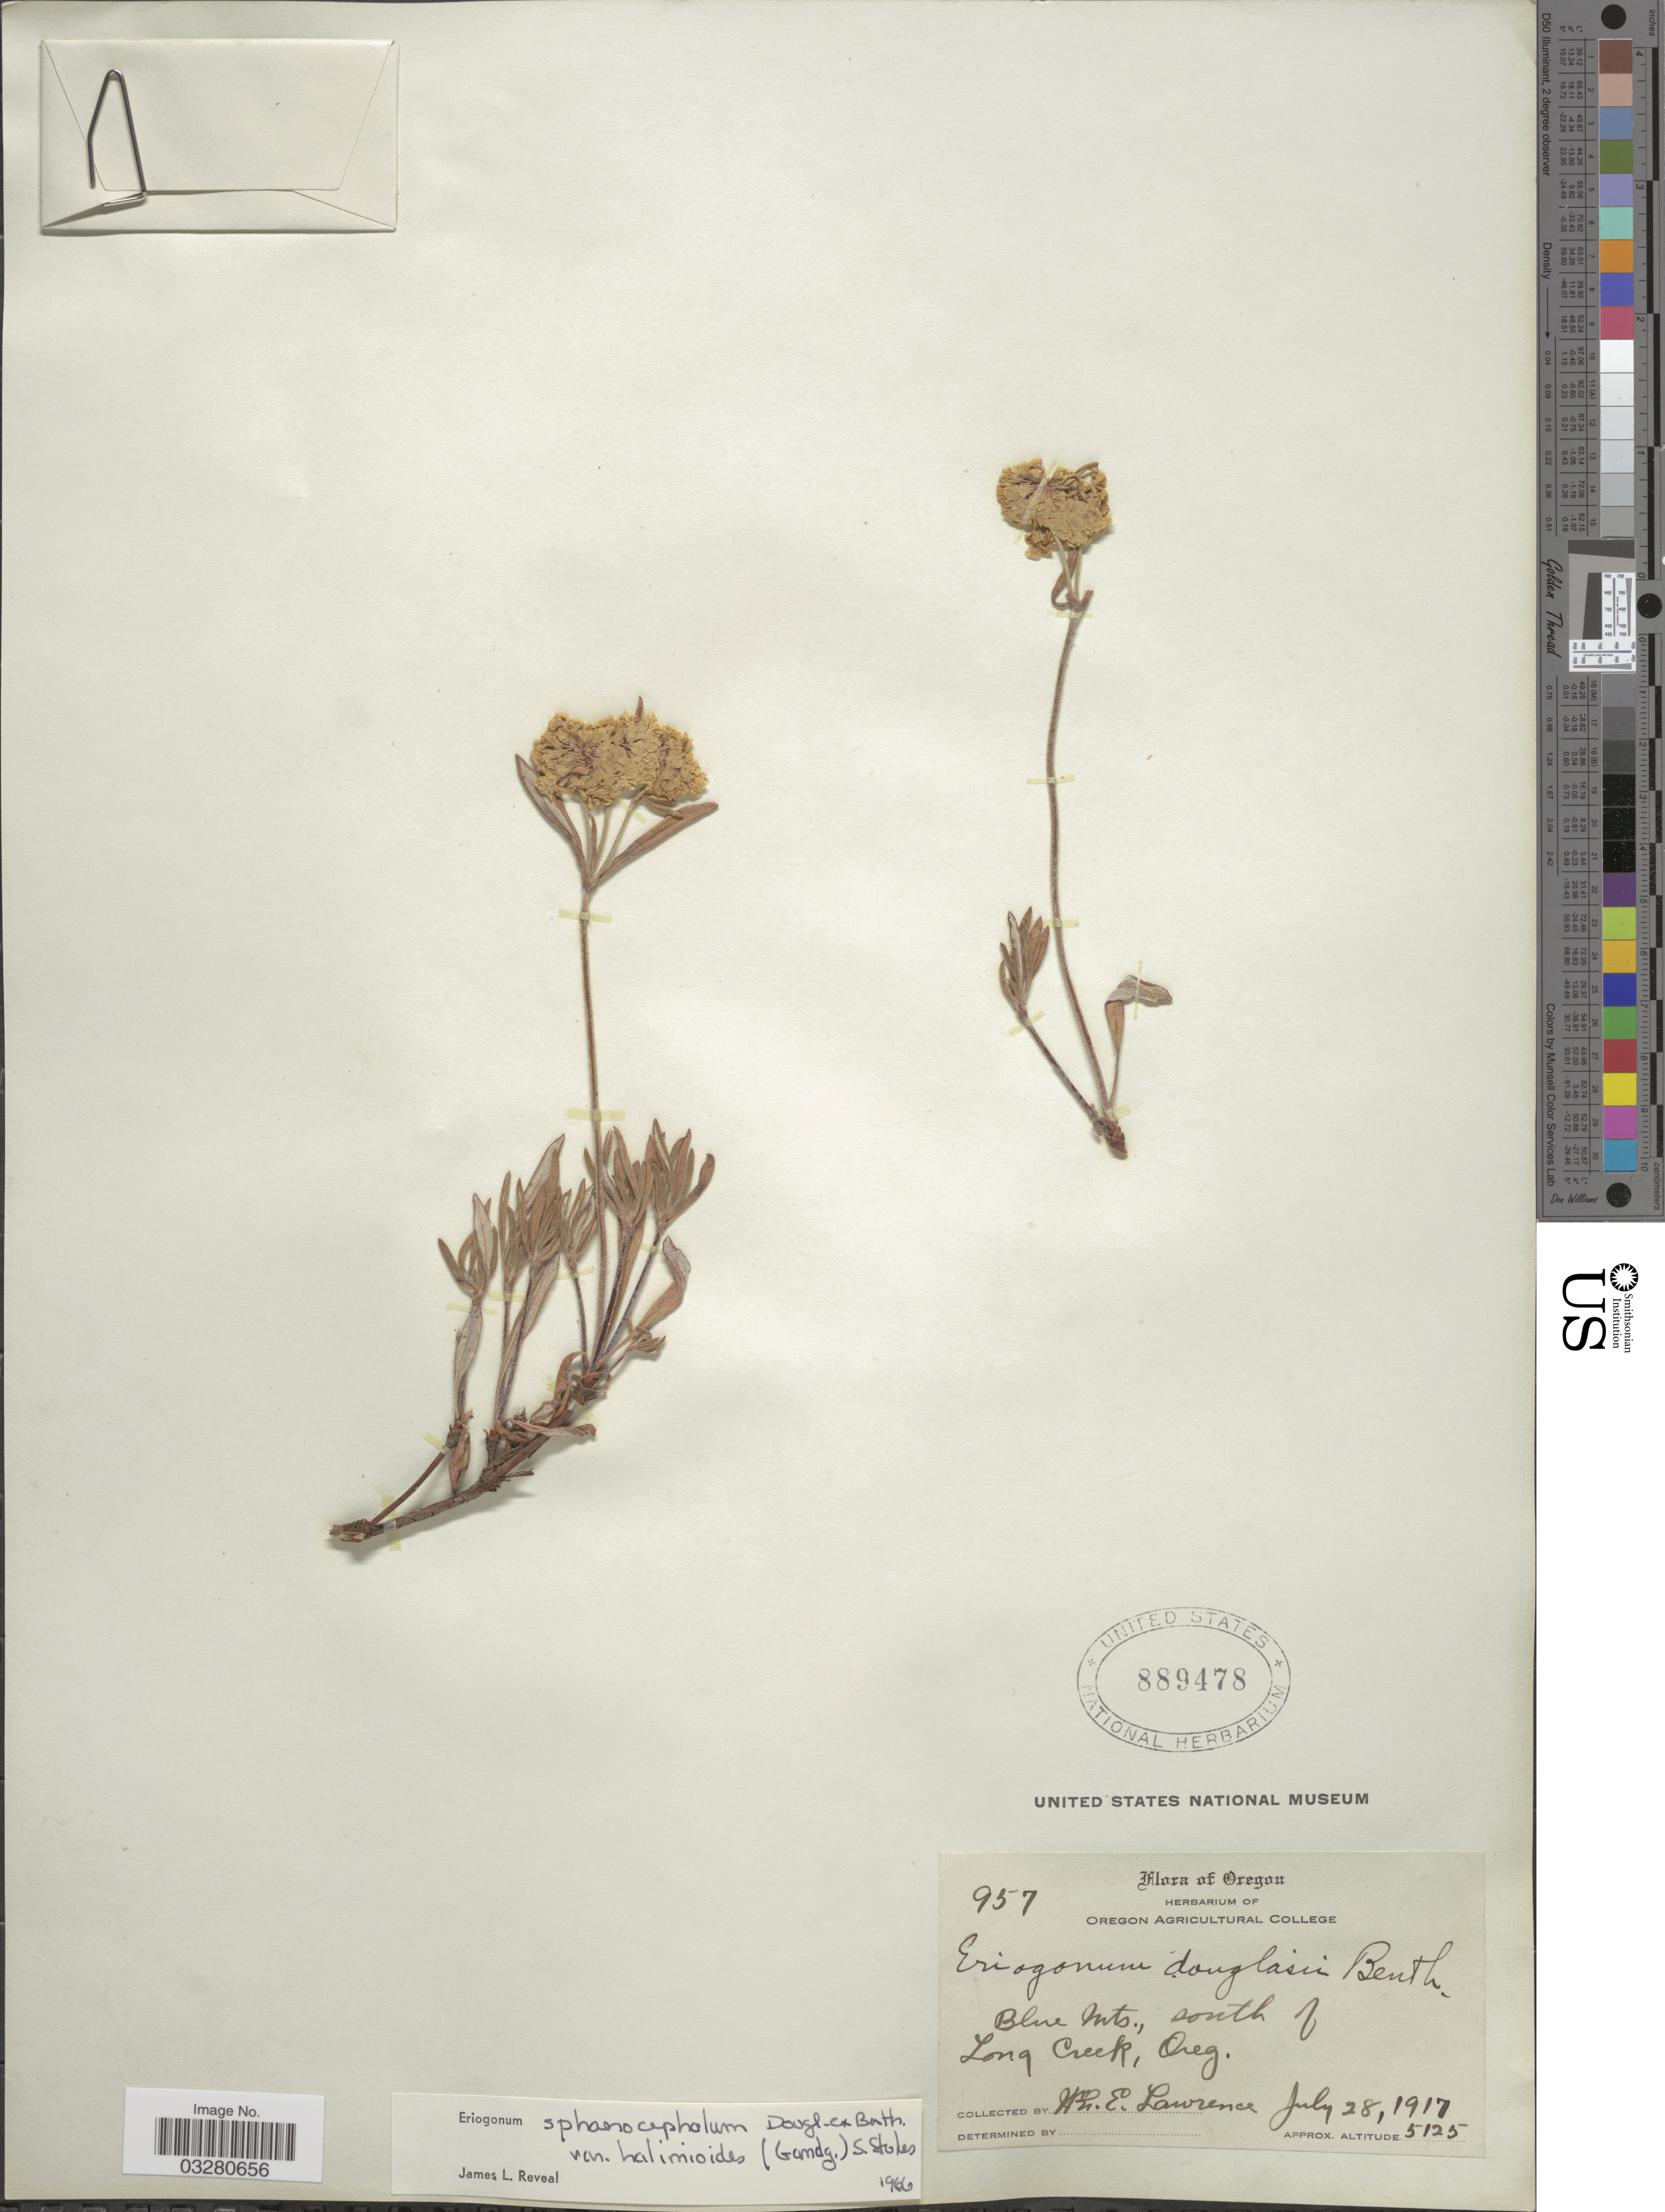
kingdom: Plantae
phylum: Tracheophyta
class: Magnoliopsida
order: Caryophyllales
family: Polygonaceae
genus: Eriogonum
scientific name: Eriogonum sphaerocephalum var. halimioides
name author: (Gand.) S. Stokes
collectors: W. Lawrence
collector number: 957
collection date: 1917-07-28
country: United States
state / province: Oregon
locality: Blue Mts., south of Long Creek.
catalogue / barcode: US 889478